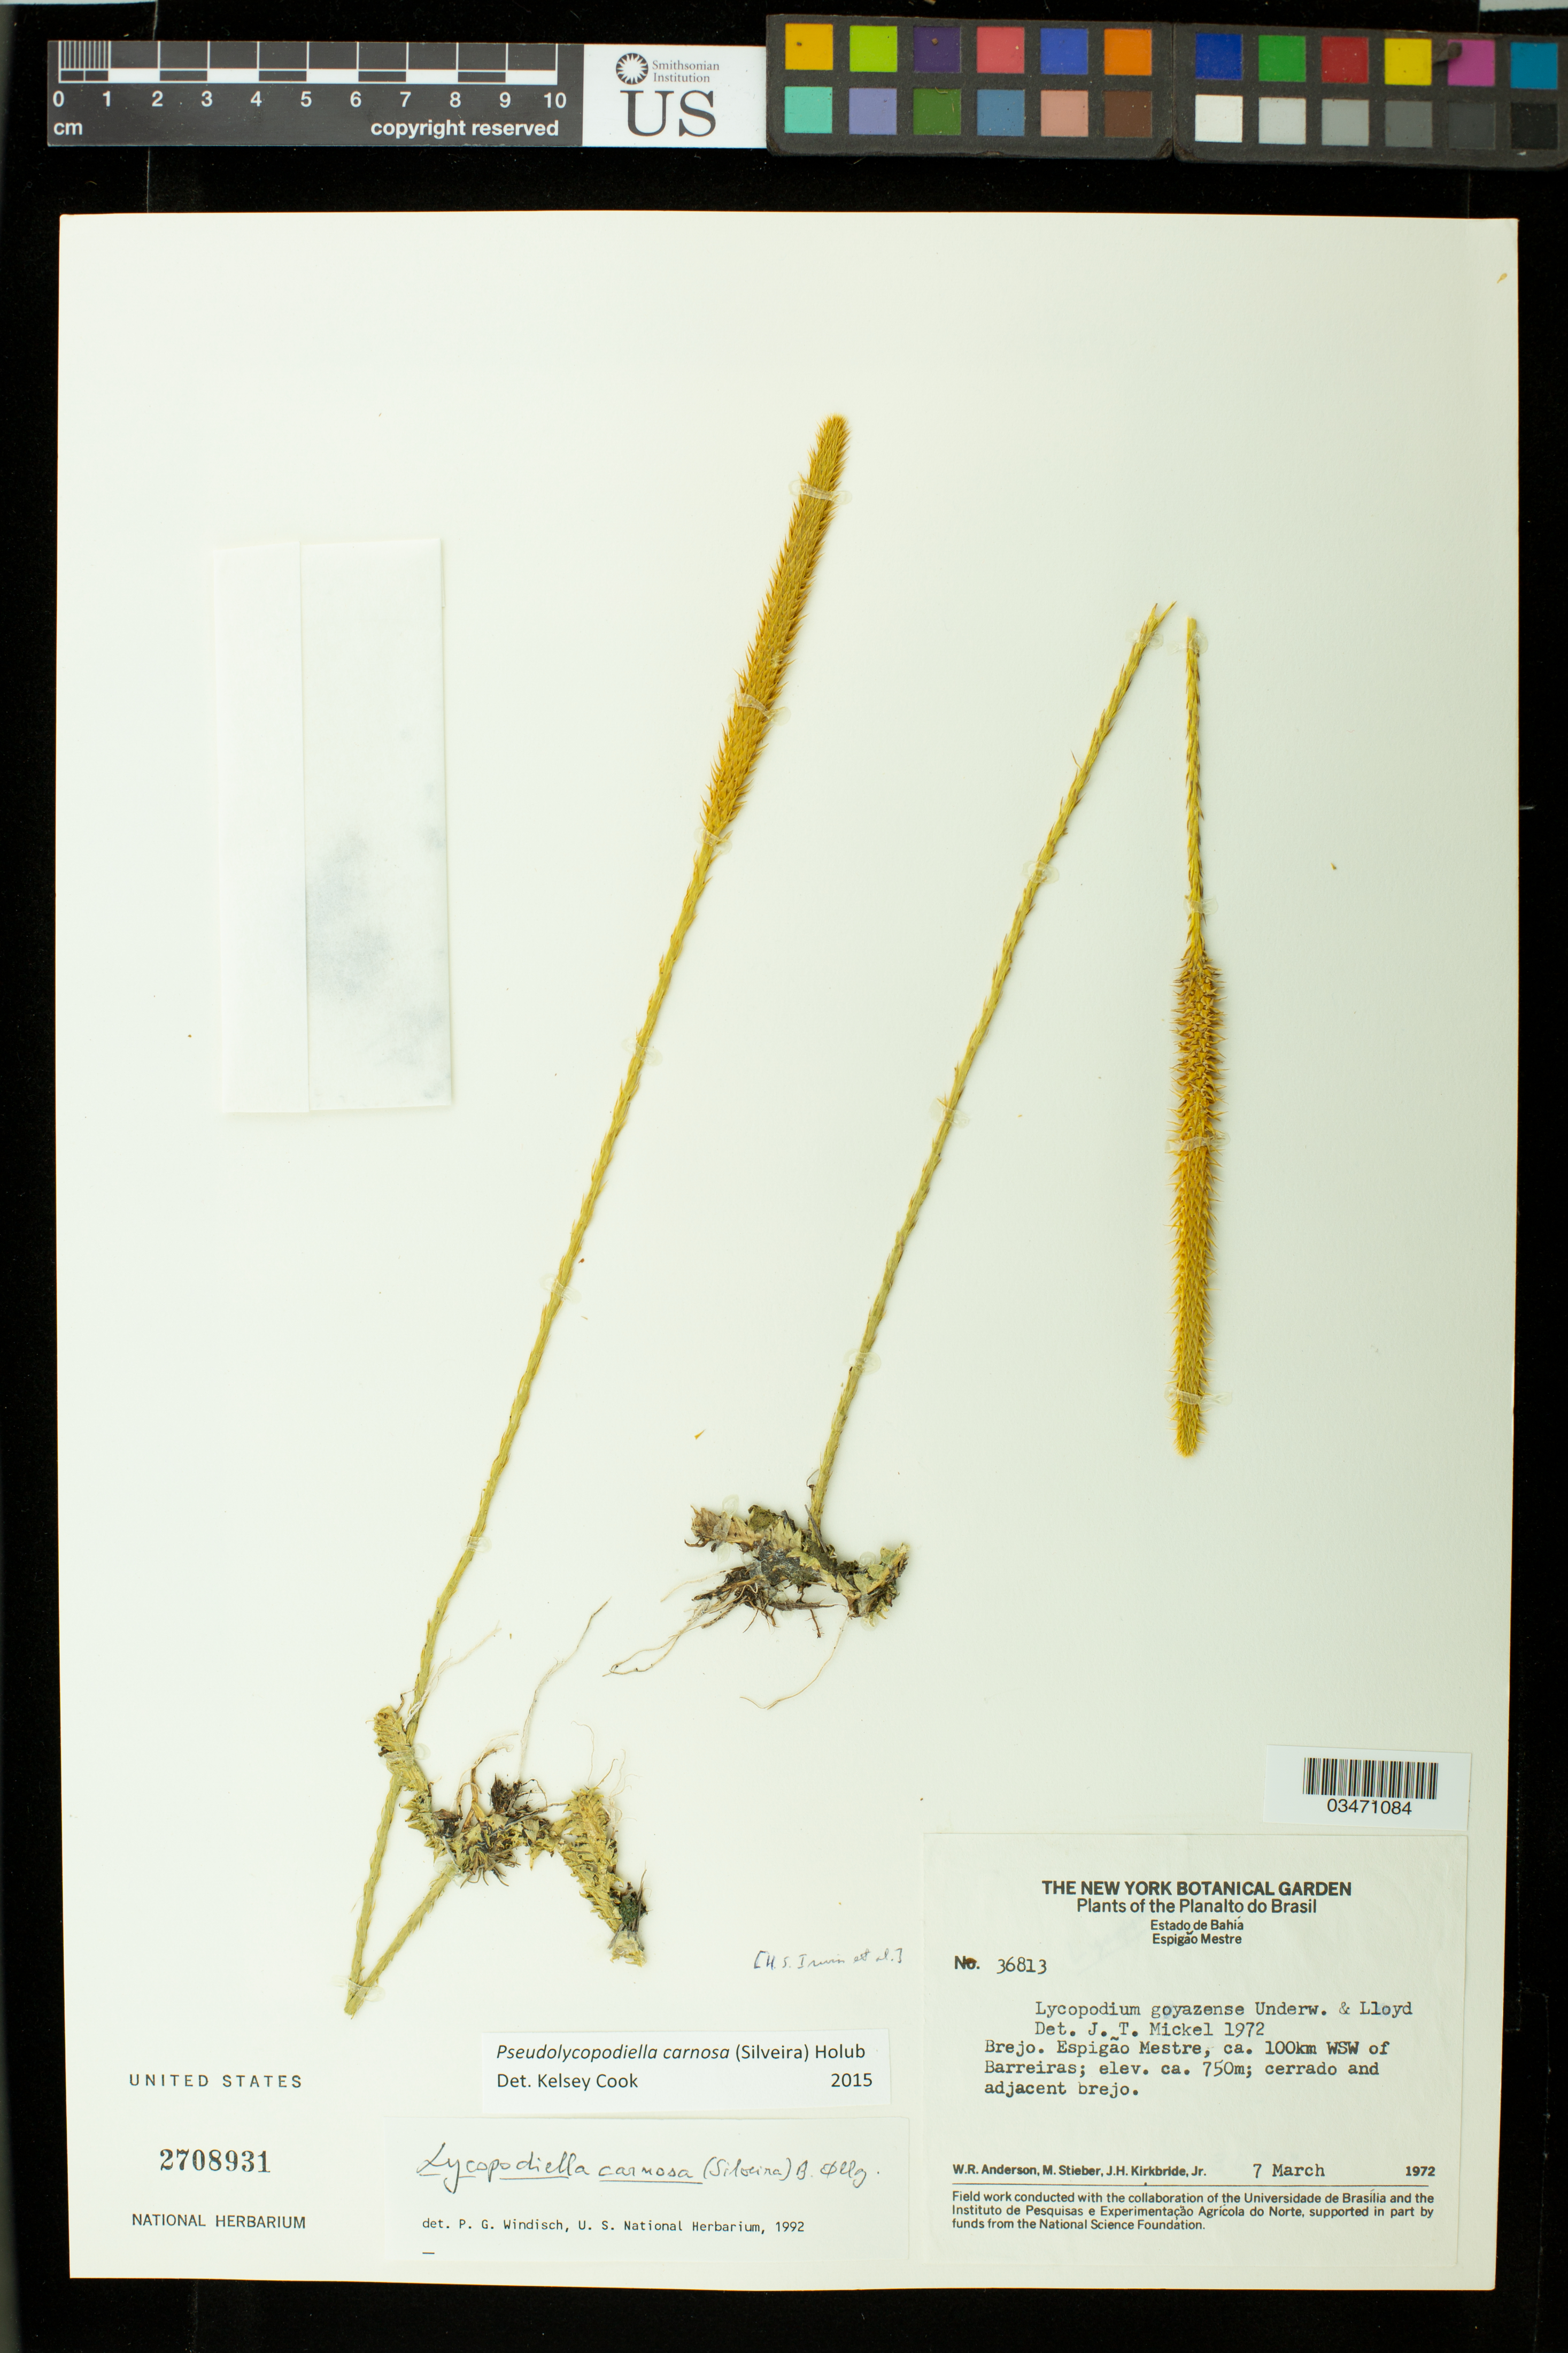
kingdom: Plantae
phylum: Tracheophyta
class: Lycopodiopsida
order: Lycopodiales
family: Lycopodiaceae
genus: Pseudolycopodiella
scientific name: Pseudolycopodiella carnosa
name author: (Silveira) Holub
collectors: W. R. Anderson, M. T. Stieber & J. H. Kirkbride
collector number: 36813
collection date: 1972-03-07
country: Brazil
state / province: Bahia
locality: Espigao Mestre, ca. 100 km WSW of Barreiras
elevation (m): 750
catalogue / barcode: US 2708931